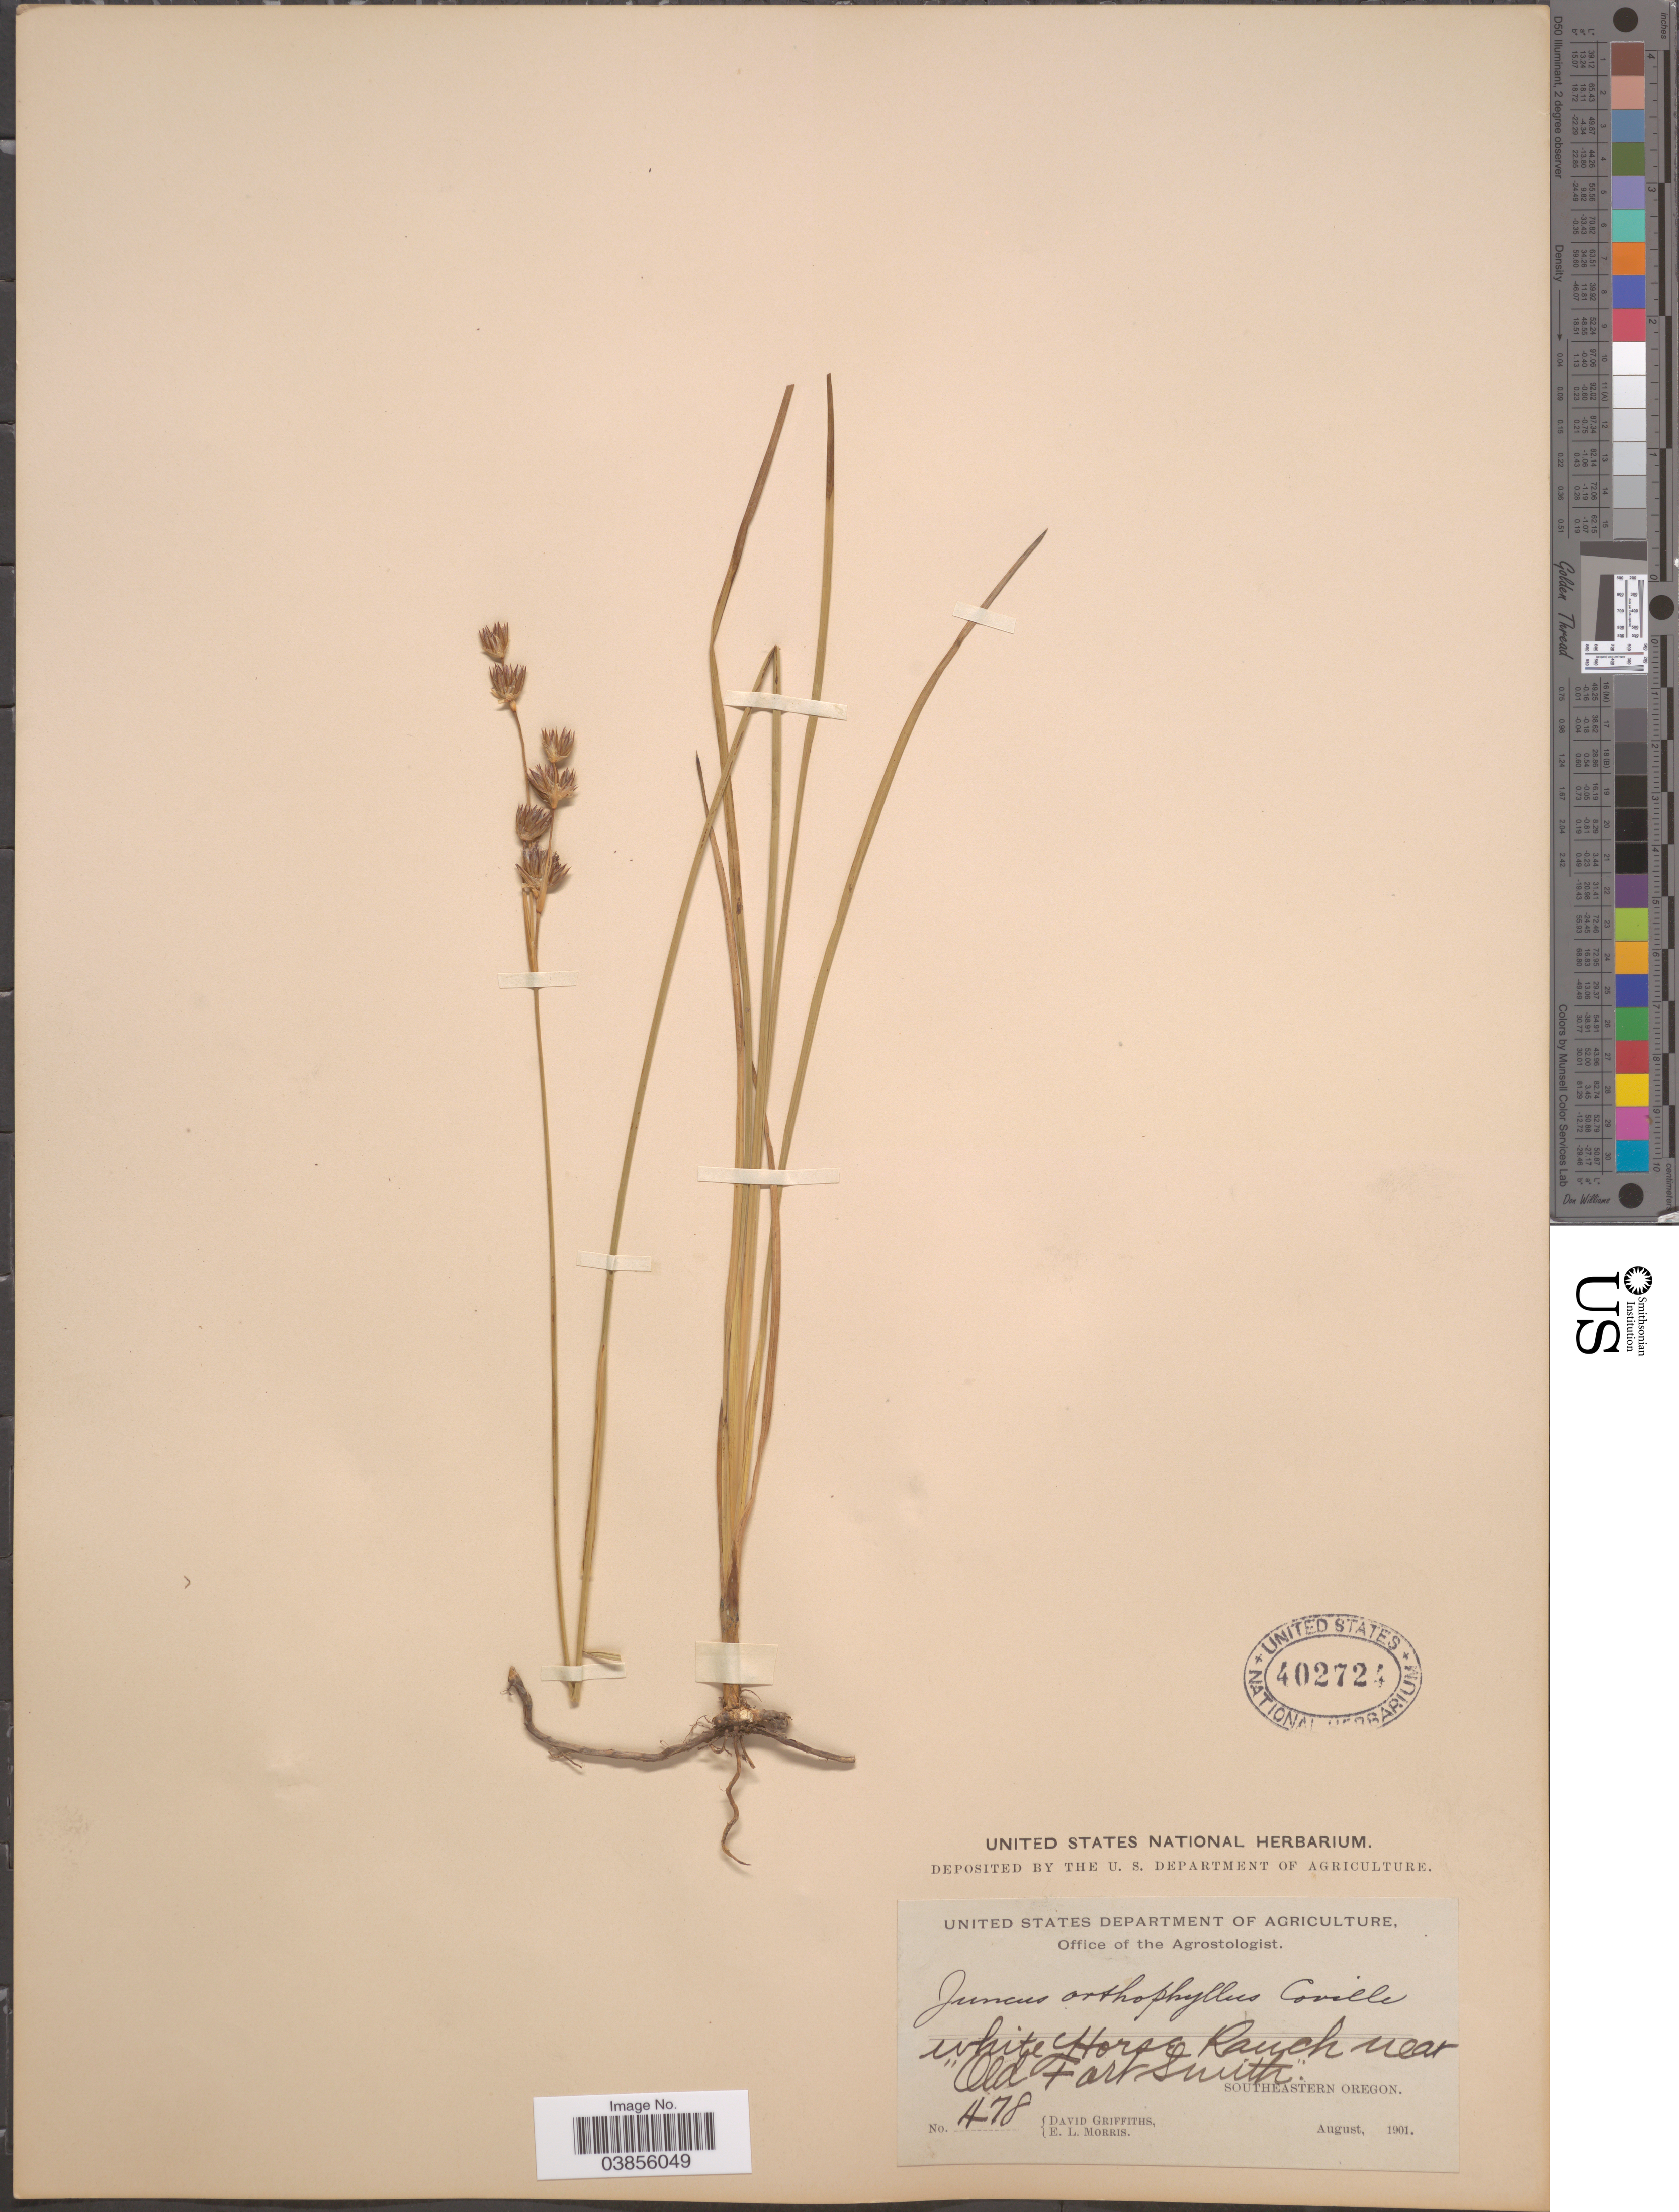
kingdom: Plantae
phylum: Tracheophyta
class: Liliopsida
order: Poales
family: Juncaceae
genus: Juncus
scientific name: Juncus orthophyllus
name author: Coville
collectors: D. Griffiths & E. Morris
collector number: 478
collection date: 1901-08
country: United States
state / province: Oregon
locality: White Horse Ranch near "Old Fort Smith". Southeastern Oregon.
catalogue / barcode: US 402724